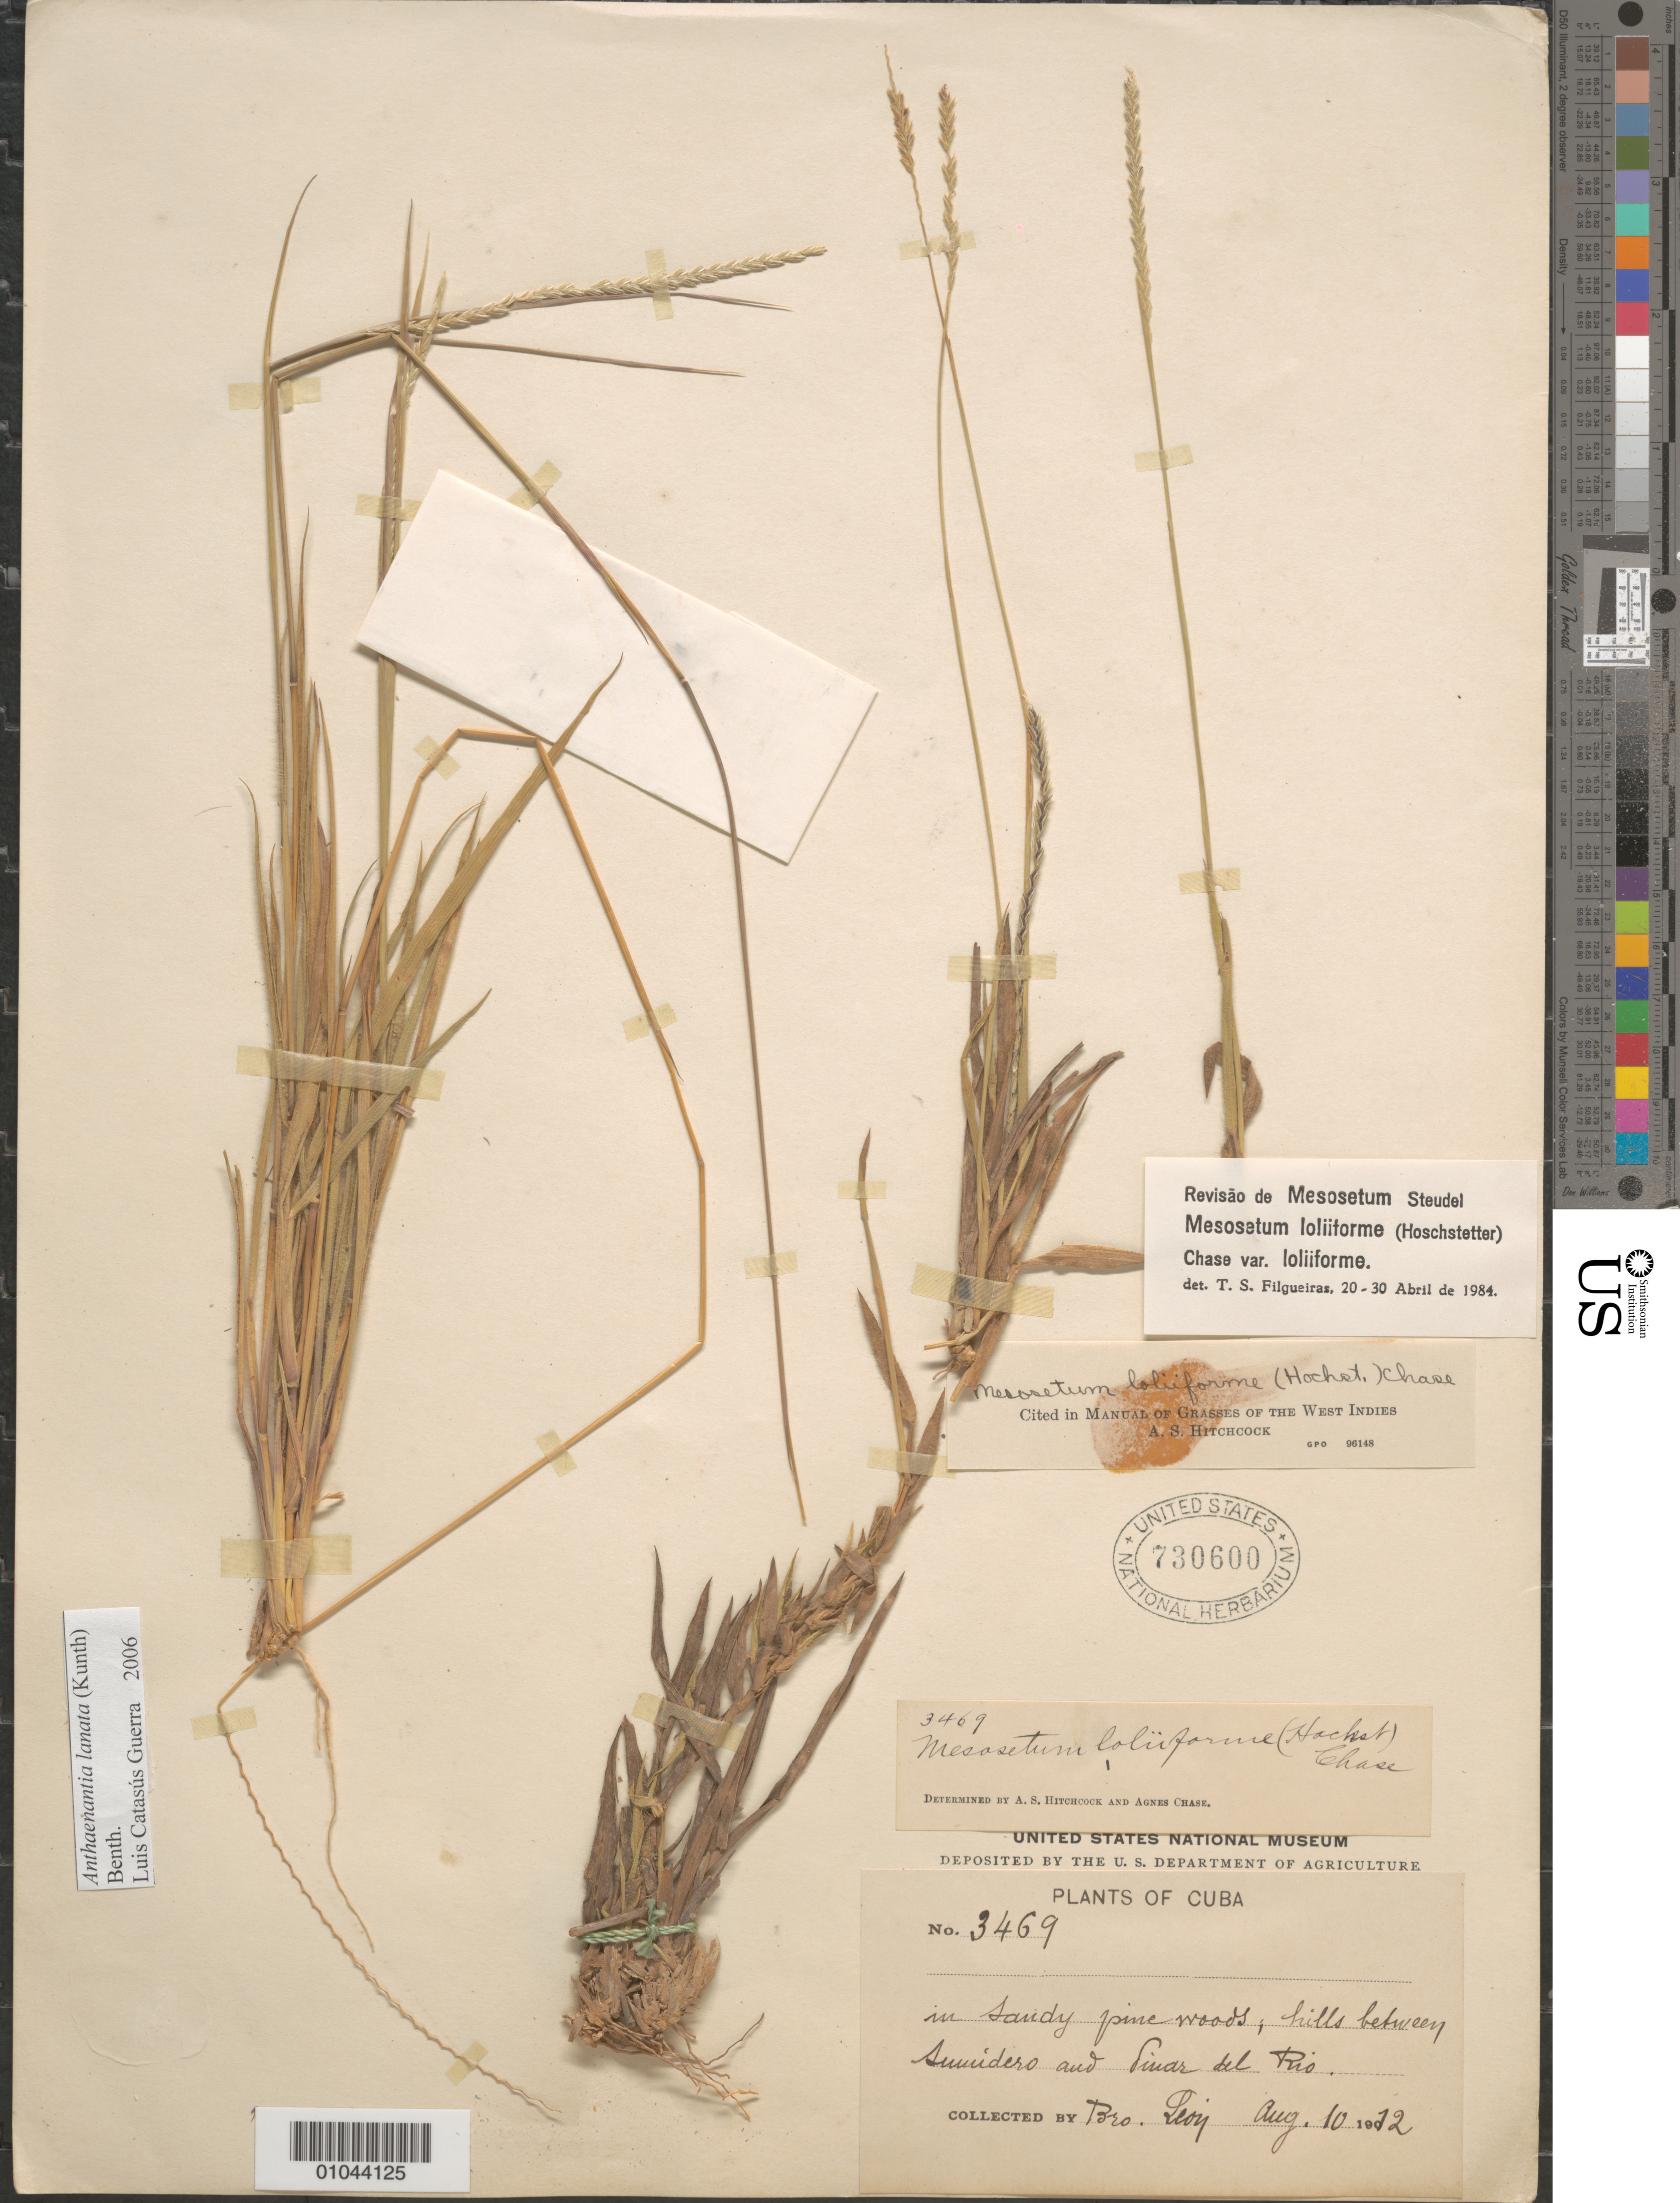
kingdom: Plantae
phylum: Tracheophyta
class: Liliopsida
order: Poales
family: Poaceae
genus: Leptocoryphium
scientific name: Leptocoryphium lanatum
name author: (Kunth) Nees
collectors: Bro. León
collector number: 3469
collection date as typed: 10 Aug 1912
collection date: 1912-08-10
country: Cuba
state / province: Pinar del Rio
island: Cuba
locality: hills between Sumidero and Pinar del Rio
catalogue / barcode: US 730600